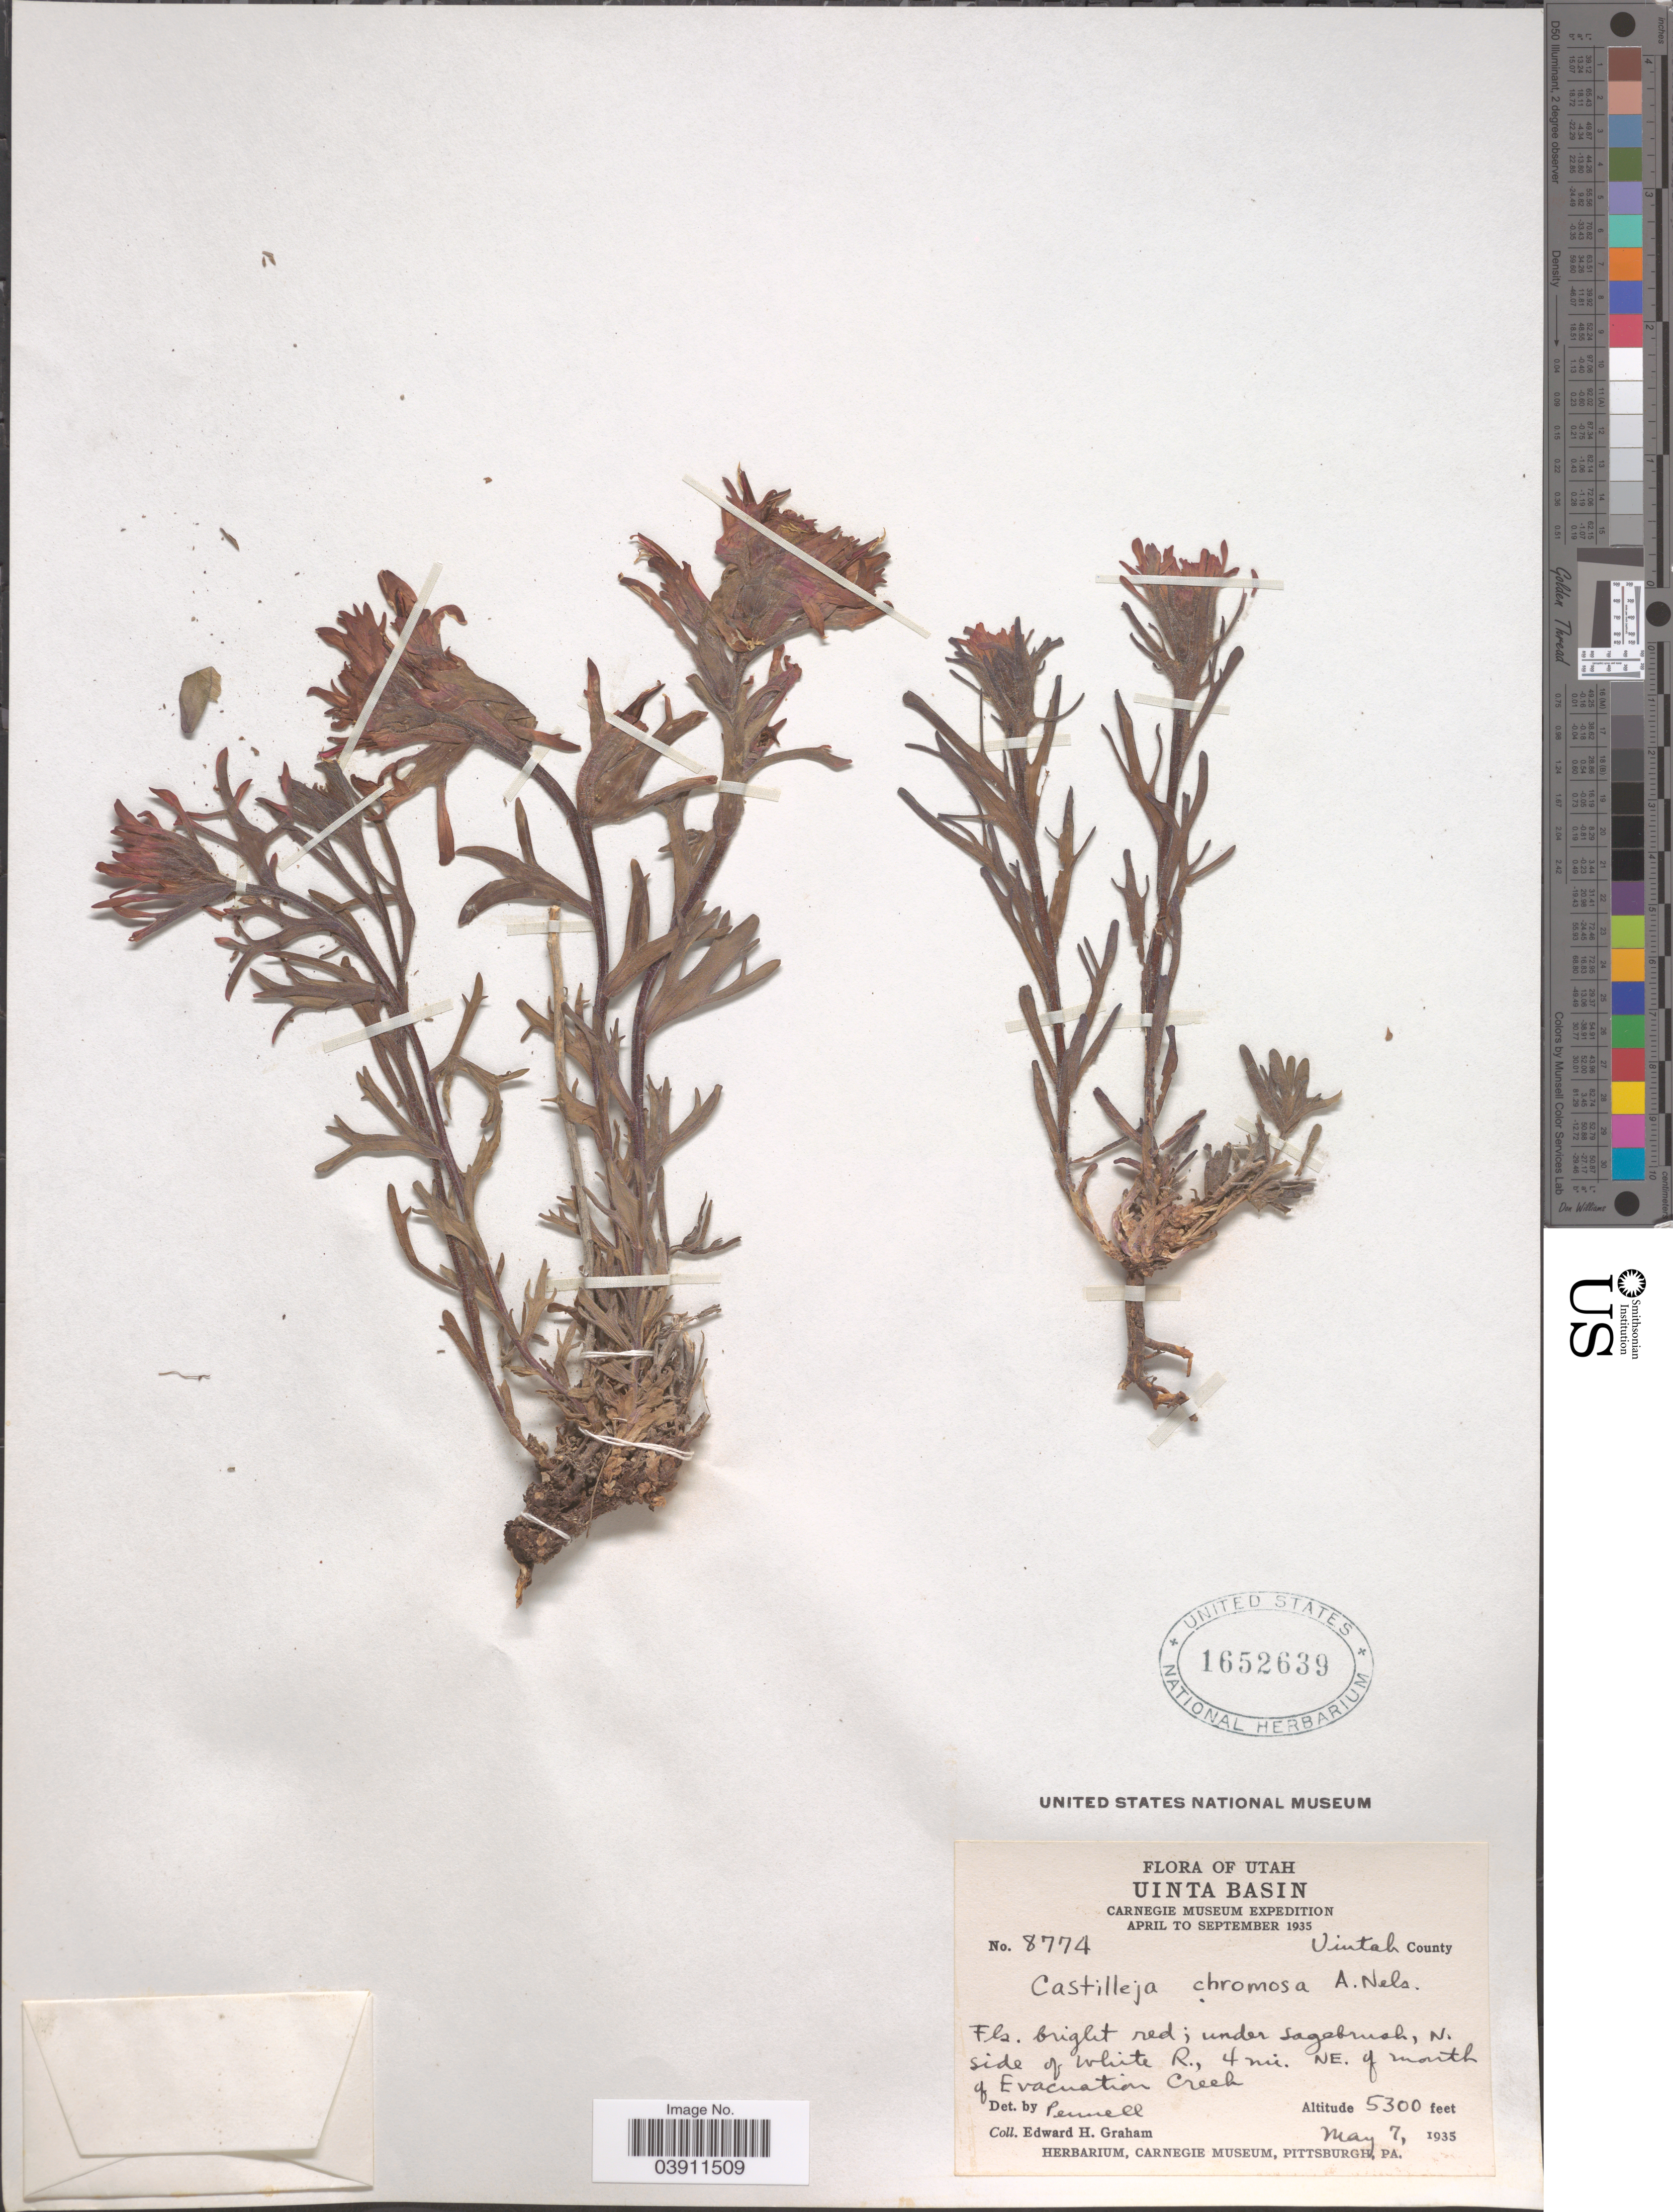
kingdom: Plantae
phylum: Tracheophyta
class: Magnoliopsida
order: Lamiales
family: Orobanchaceae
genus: Castilleja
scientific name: Castilleja chromosa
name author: A. Nelson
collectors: E. H. Graham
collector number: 8774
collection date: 1935-05-07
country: United States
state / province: Utah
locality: Uinta Basin. Uintah County. N. side of White R., 4 mi. NE. of mouth of Evacuation Creek.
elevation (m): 1615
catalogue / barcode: US 1652639